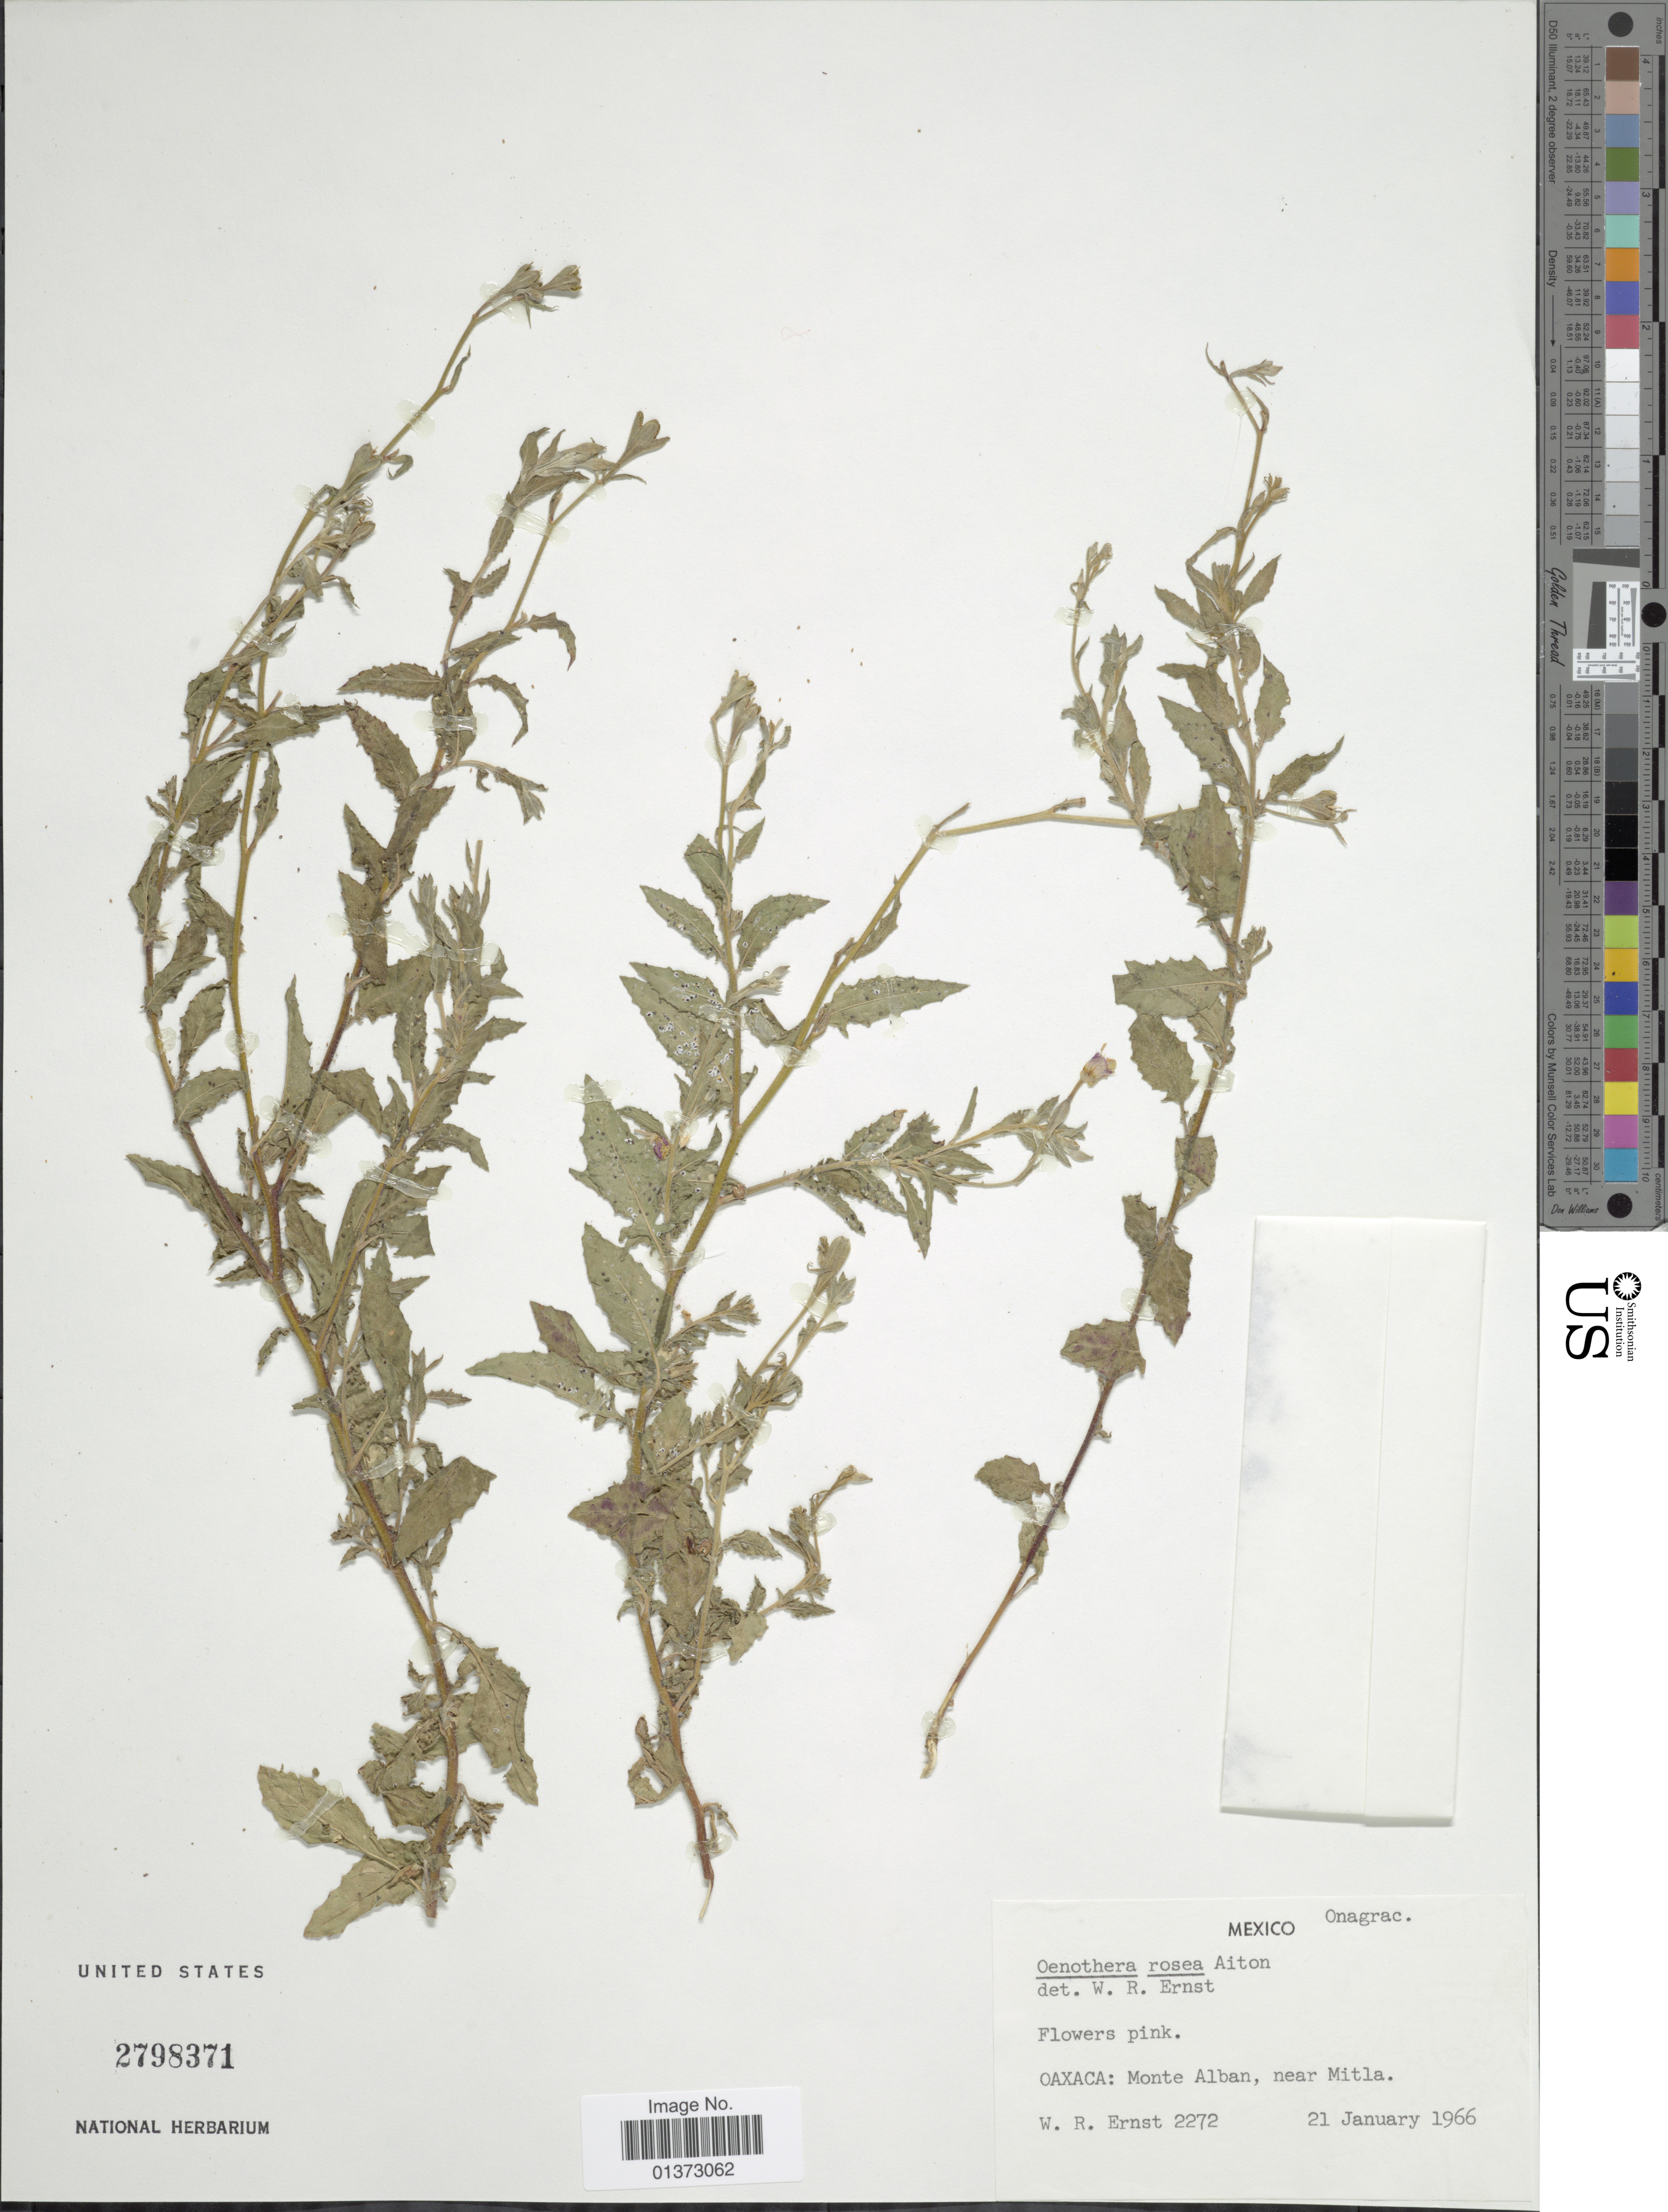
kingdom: Plantae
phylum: Tracheophyta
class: Magnoliopsida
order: Myrtales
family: Onagraceae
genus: Oenothera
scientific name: Oenothera rosea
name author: L'Hér. ex Aiton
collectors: W. R. Ernst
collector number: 2272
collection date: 1966-01-21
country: Mexico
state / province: Oaxaca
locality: Monte Alban, near Mitla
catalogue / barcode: US 2798371